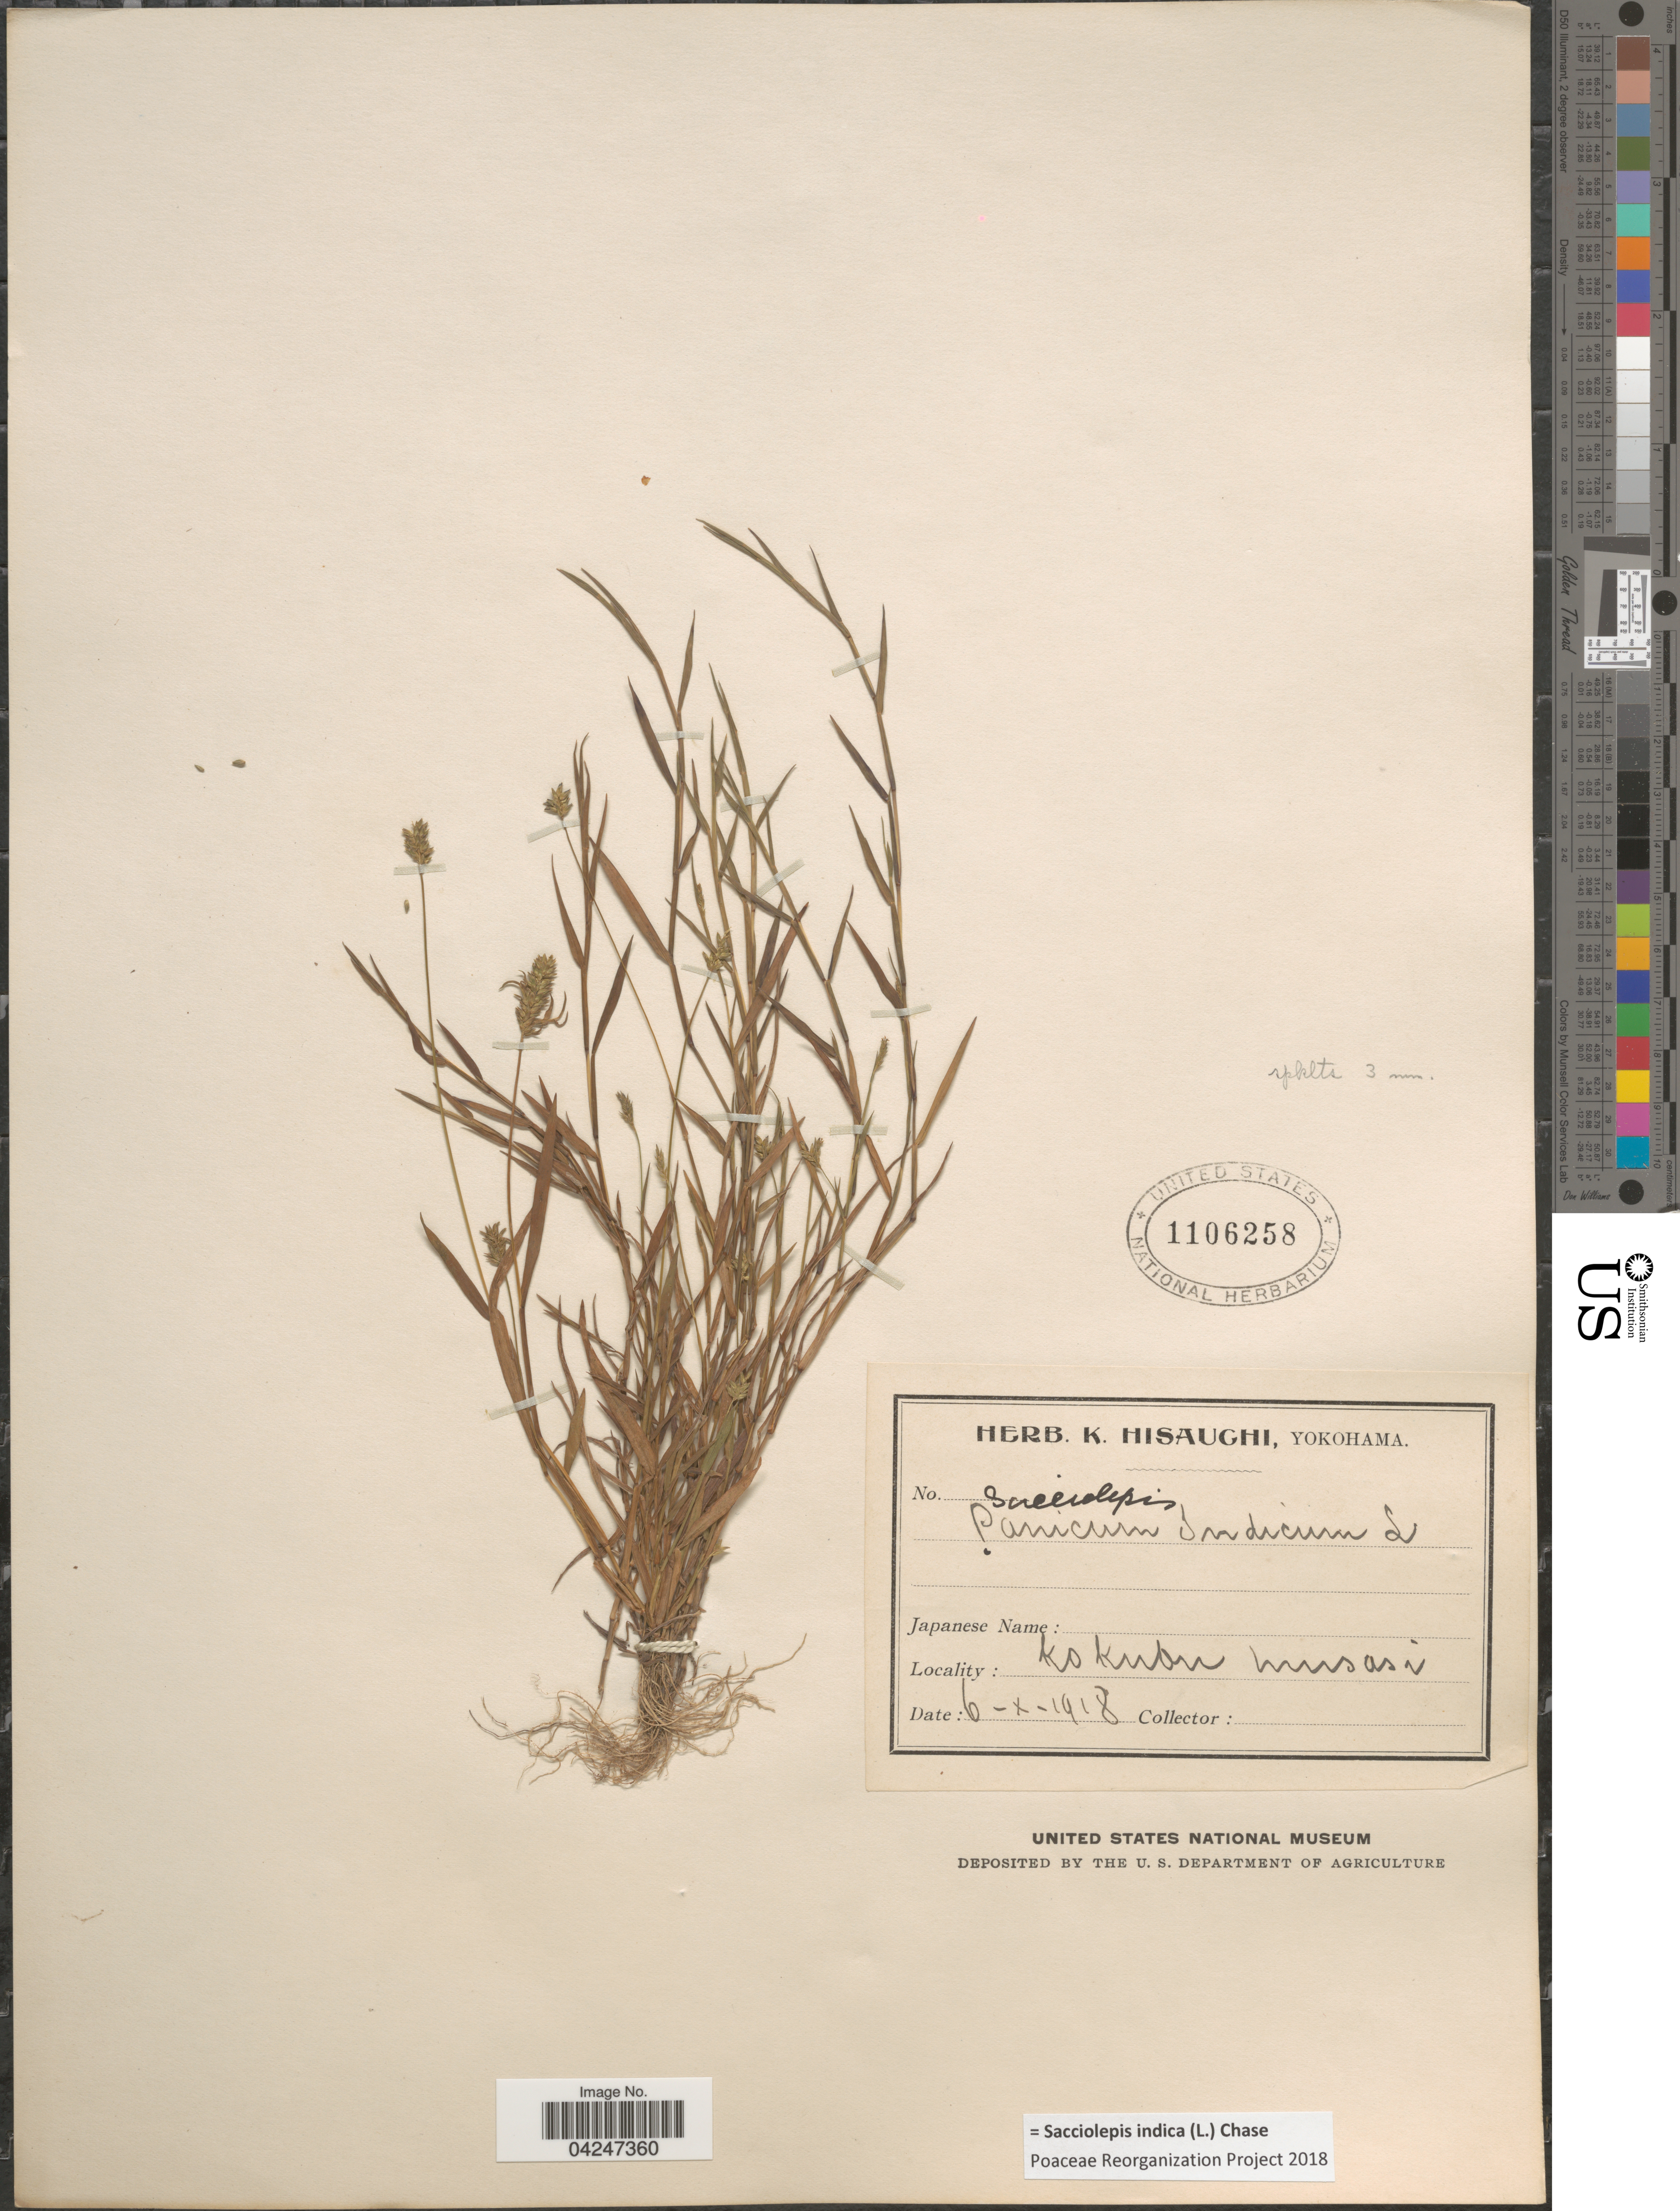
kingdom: Plantae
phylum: Tracheophyta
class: Liliopsida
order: Poales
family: Poaceae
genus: Sacciolepis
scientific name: Sacciolepis indica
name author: (L.) Chase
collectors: ex herb. Hisaughi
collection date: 1918-10-06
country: Japan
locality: Kokubu Musashi.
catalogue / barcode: US 1106258